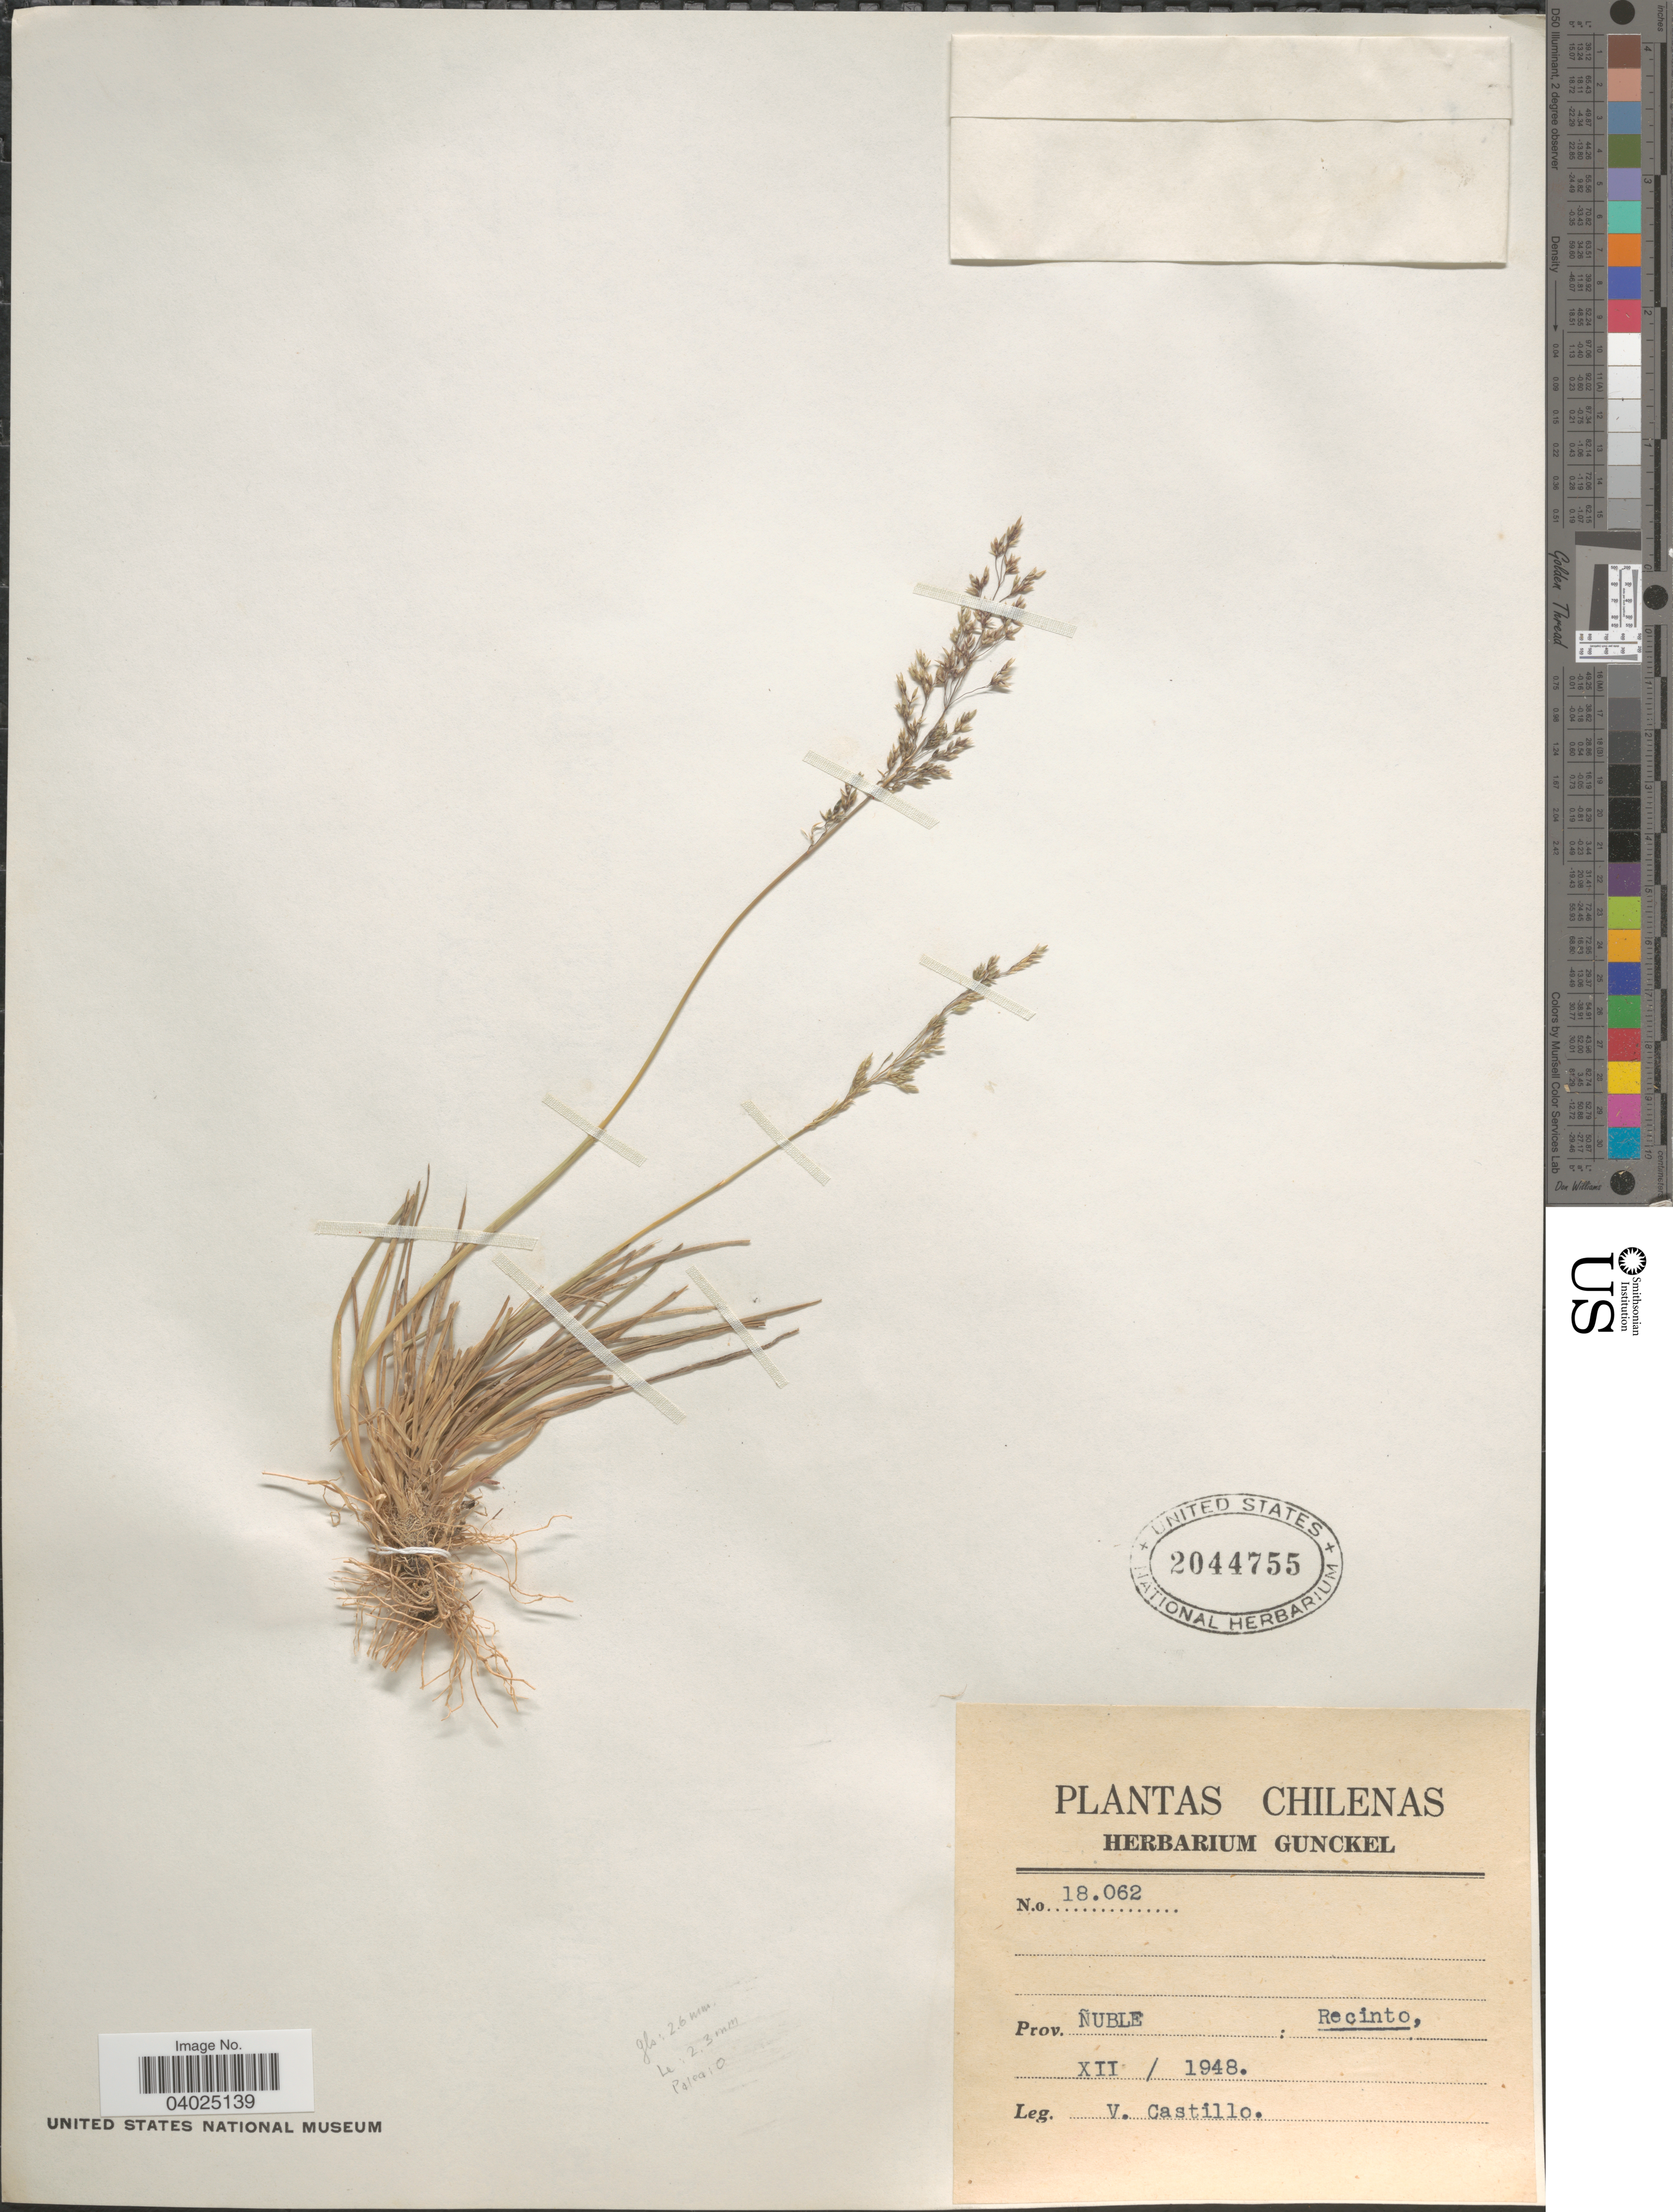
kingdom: Plantae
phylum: Tracheophyta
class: Liliopsida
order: Poales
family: Poaceae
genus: Agrostis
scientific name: Agrostis sp.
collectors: V. Castillo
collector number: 18062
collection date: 1948-12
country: Chile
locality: Prov. Ñuble: Recinto.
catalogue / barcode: US 2044755